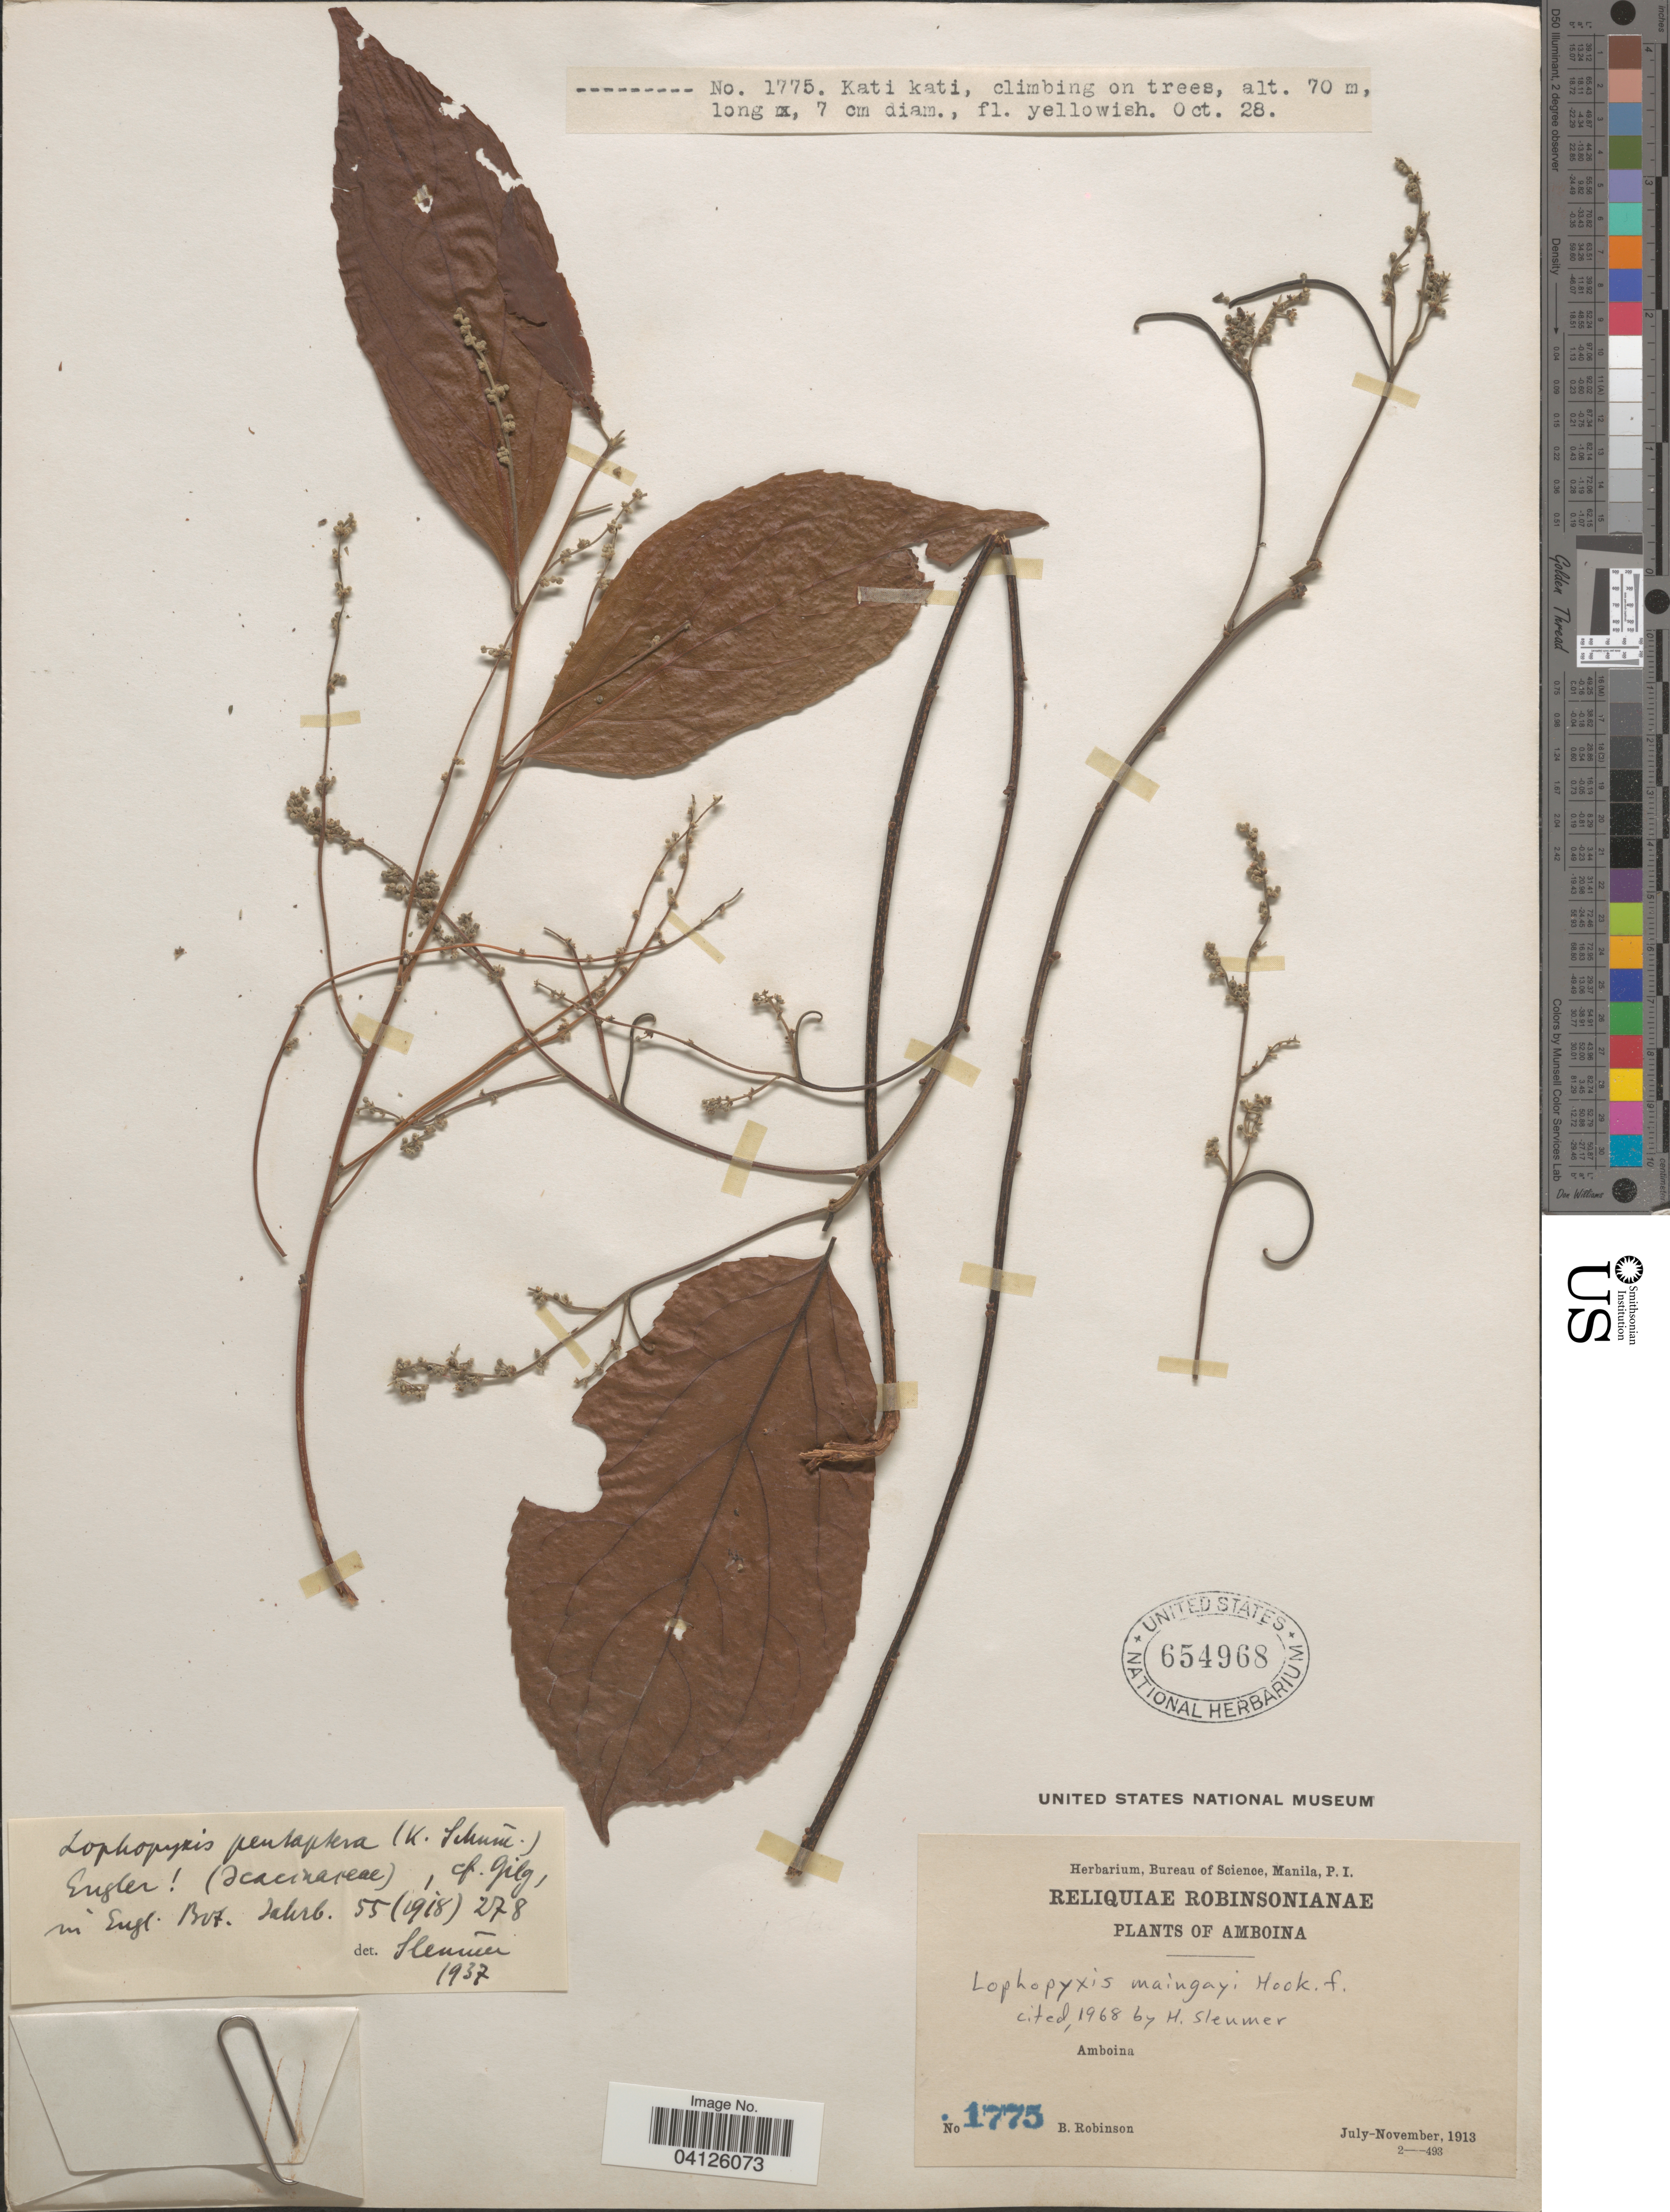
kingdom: Plantae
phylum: Tracheophyta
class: Magnoliopsida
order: Malpighiales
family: Lophopyxidaceae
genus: Lophopyxis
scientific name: Lophopyxis pentaptera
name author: Engl.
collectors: B. Robinson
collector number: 1775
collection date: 1913-07/1913-11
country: Indonesia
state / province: Maluku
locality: Amboina.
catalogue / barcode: US 654968